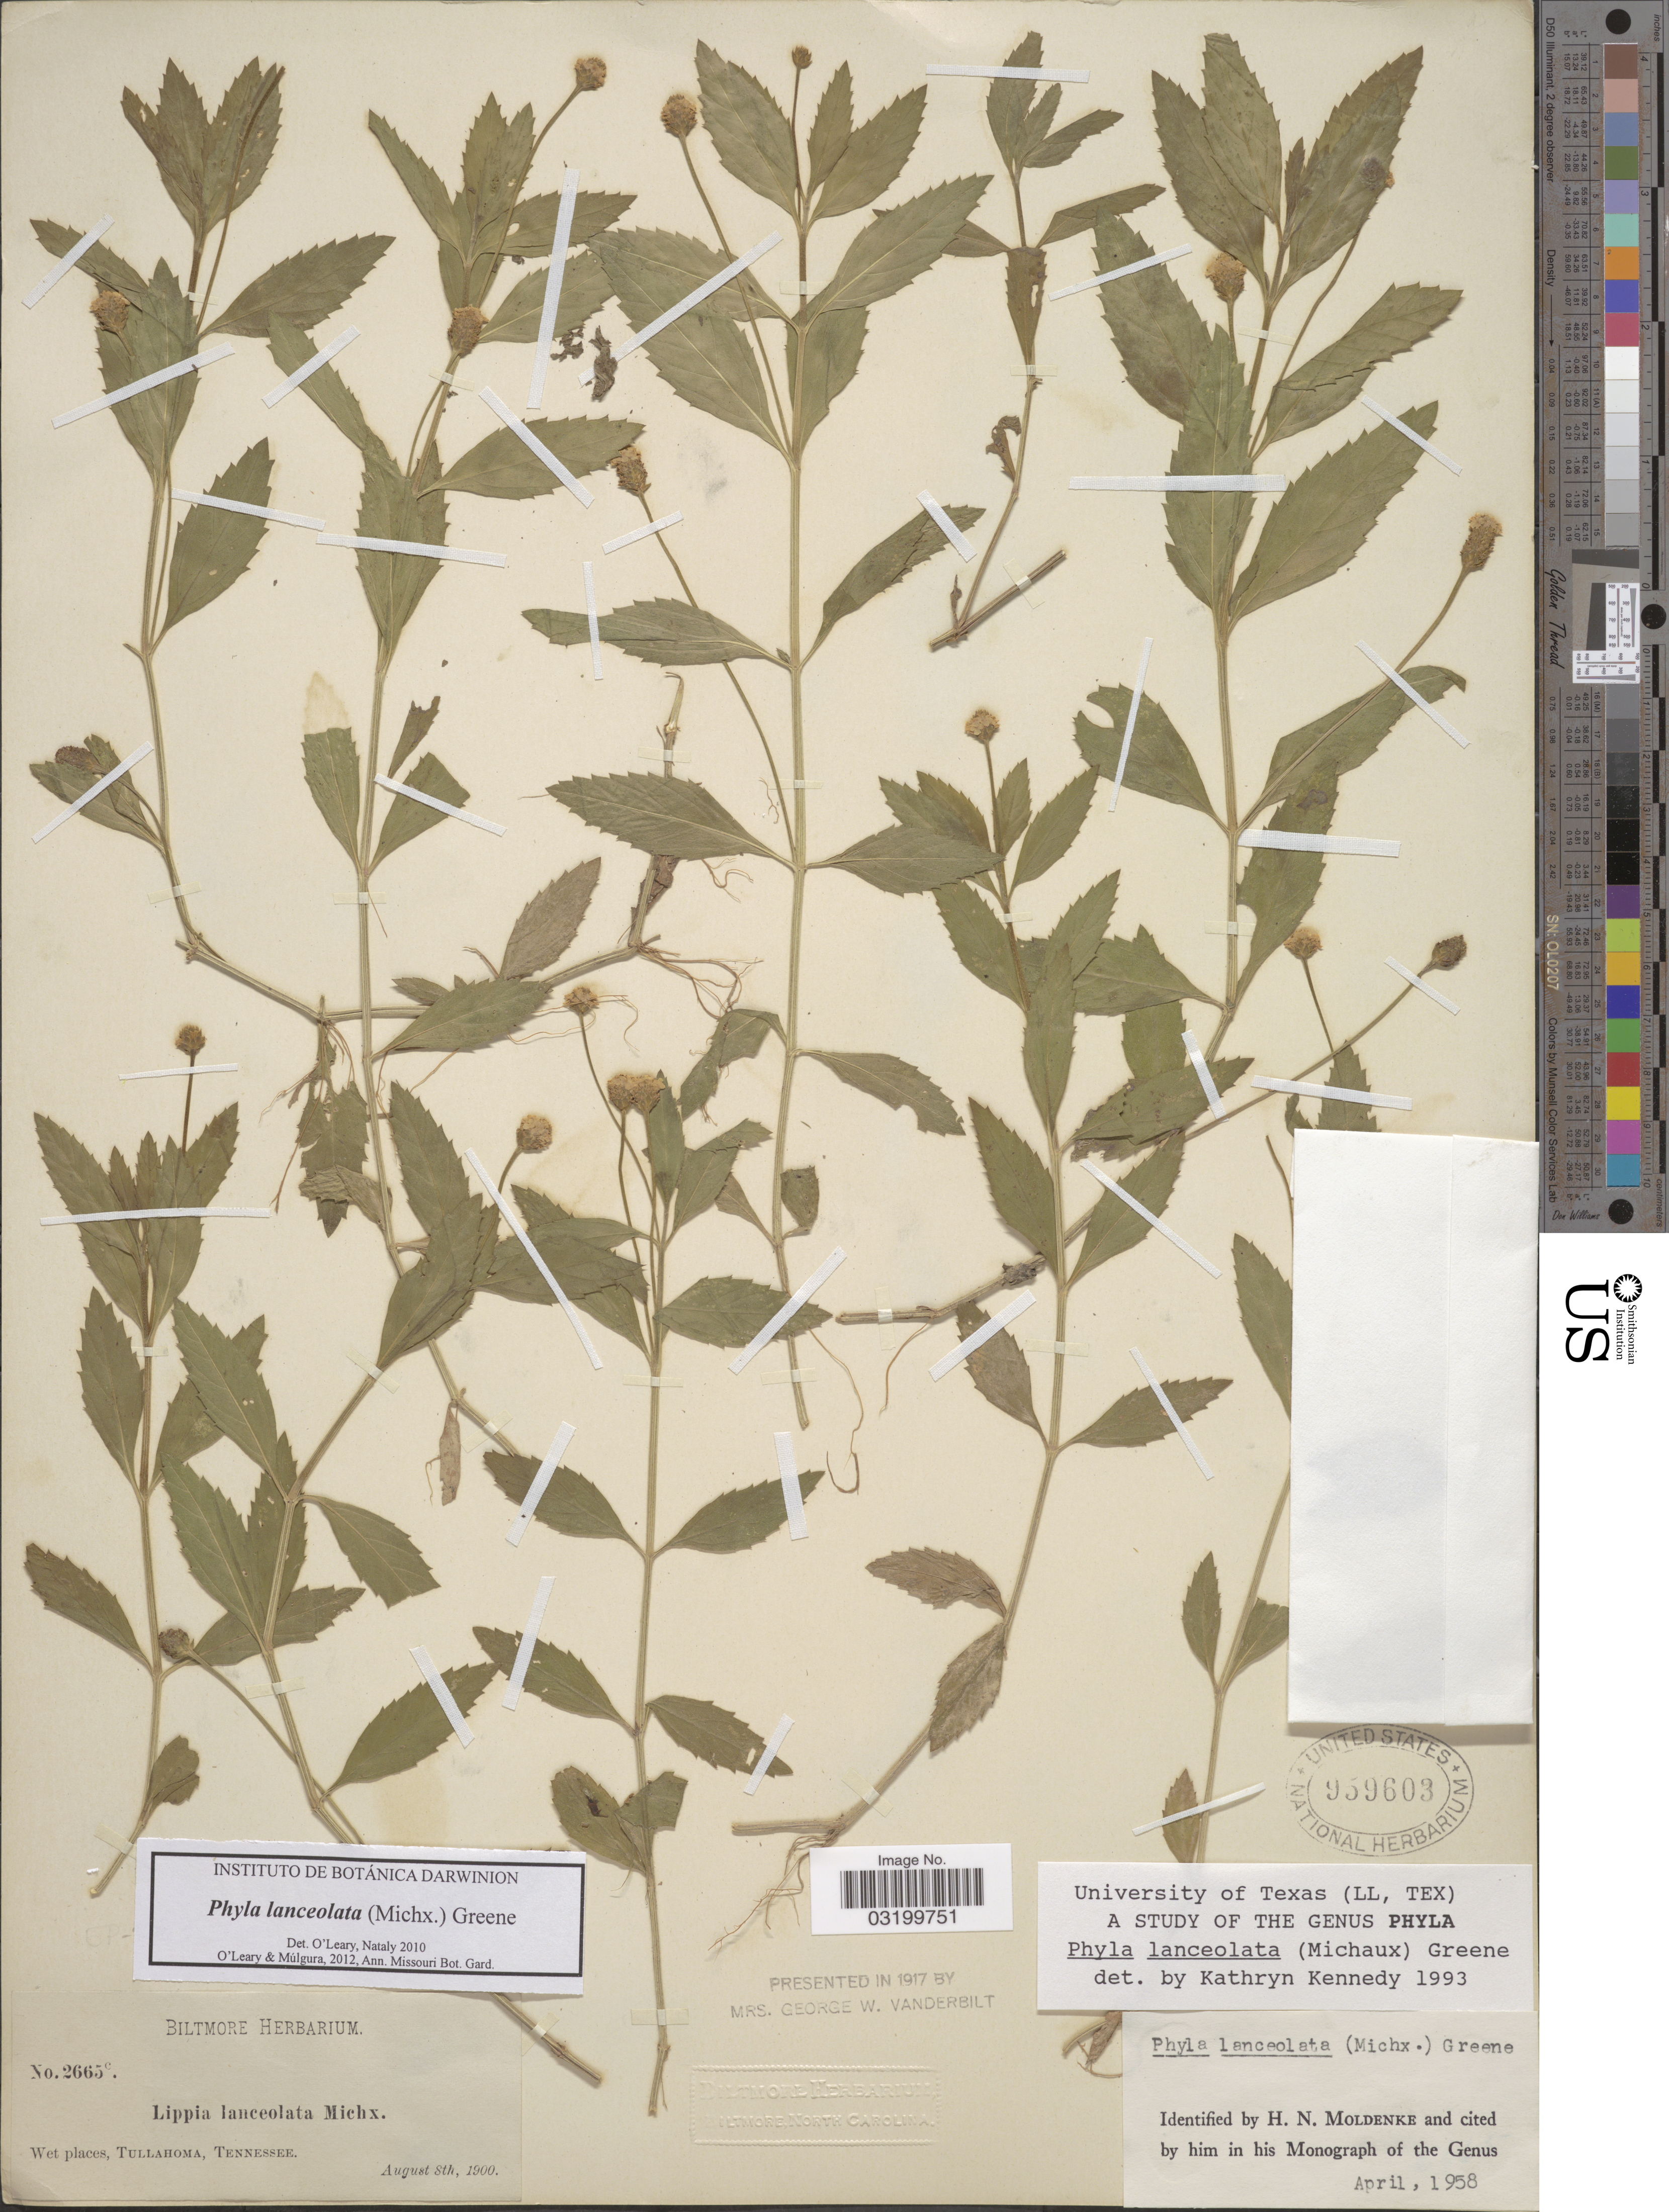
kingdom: Plantae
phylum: Tracheophyta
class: Magnoliopsida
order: Lamiales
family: Verbenaceae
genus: Phyla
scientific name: Phyla lanceolata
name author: (Michx.) Greene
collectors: ex herb. Biltmore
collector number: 2665c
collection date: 1900-08-08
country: United States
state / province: Tennessee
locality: Wet places, Tullahoma.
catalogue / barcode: US 959603